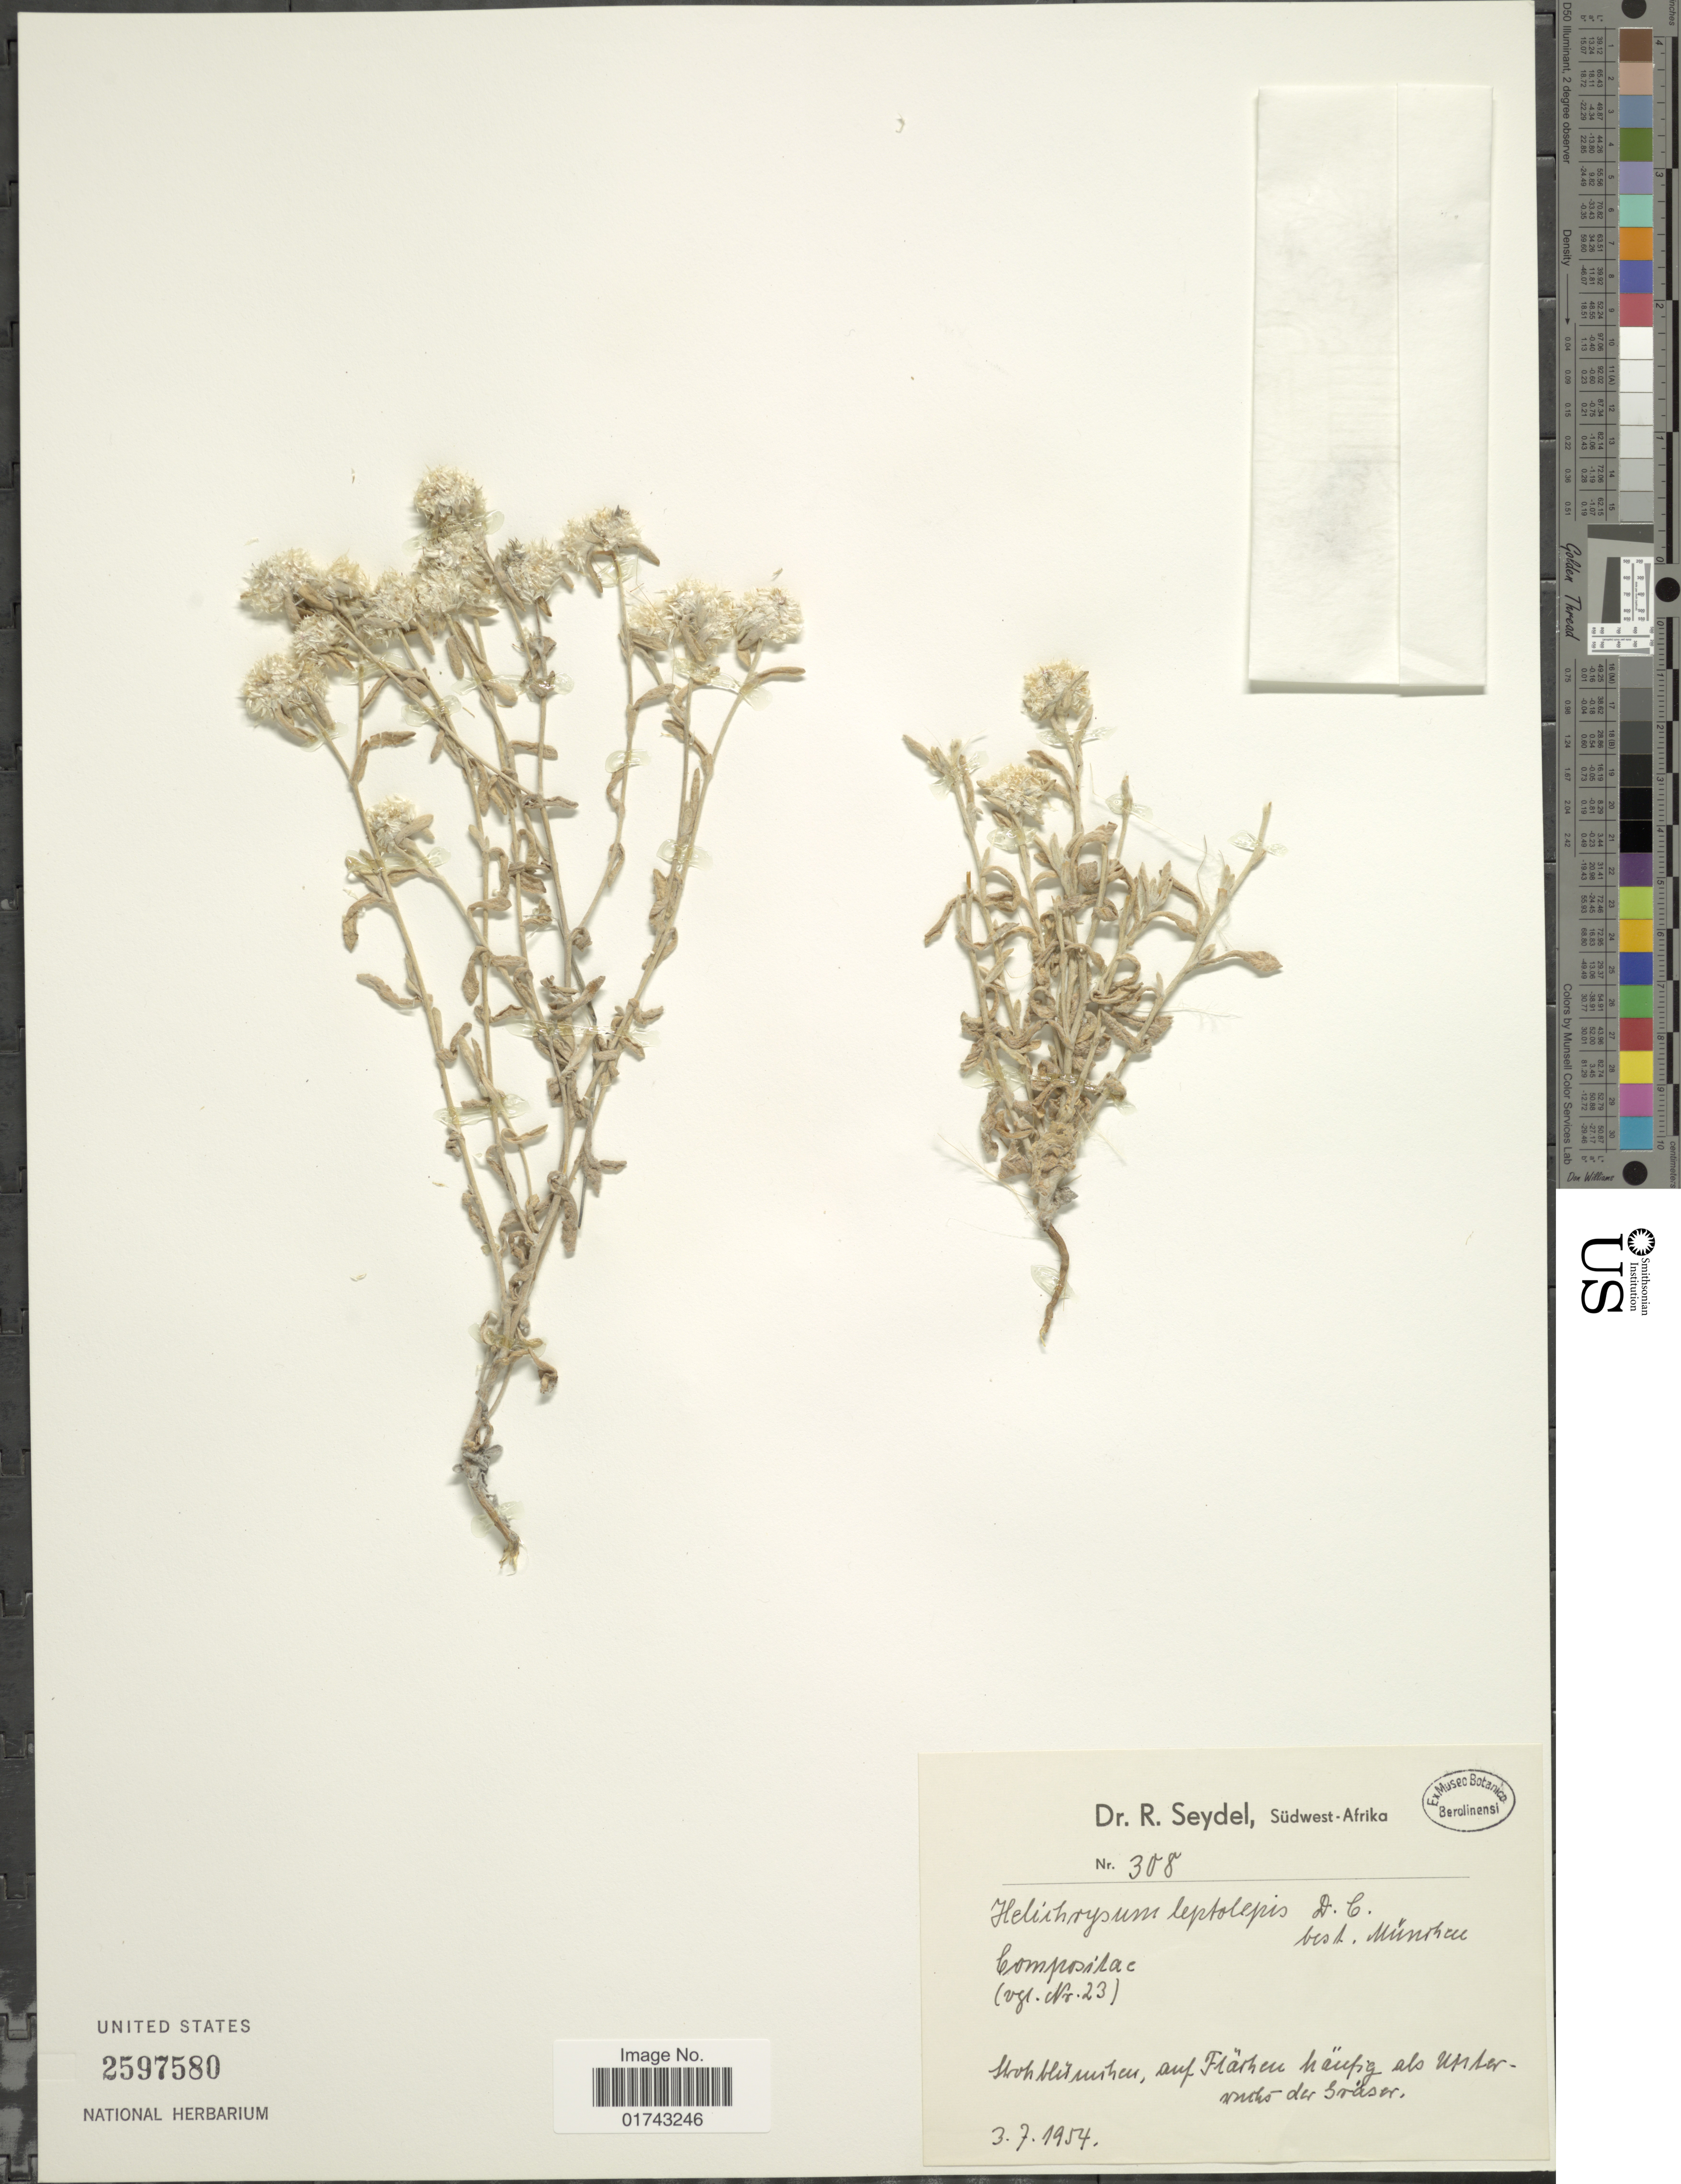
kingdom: Plantae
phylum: Tracheophyta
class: Magnoliopsida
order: Asterales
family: Asteraceae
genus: Helichrysum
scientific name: Helichrysum leptolepis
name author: DC.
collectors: R. Seydel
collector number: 308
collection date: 1954-07-03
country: Namibia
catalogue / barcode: US 2597580